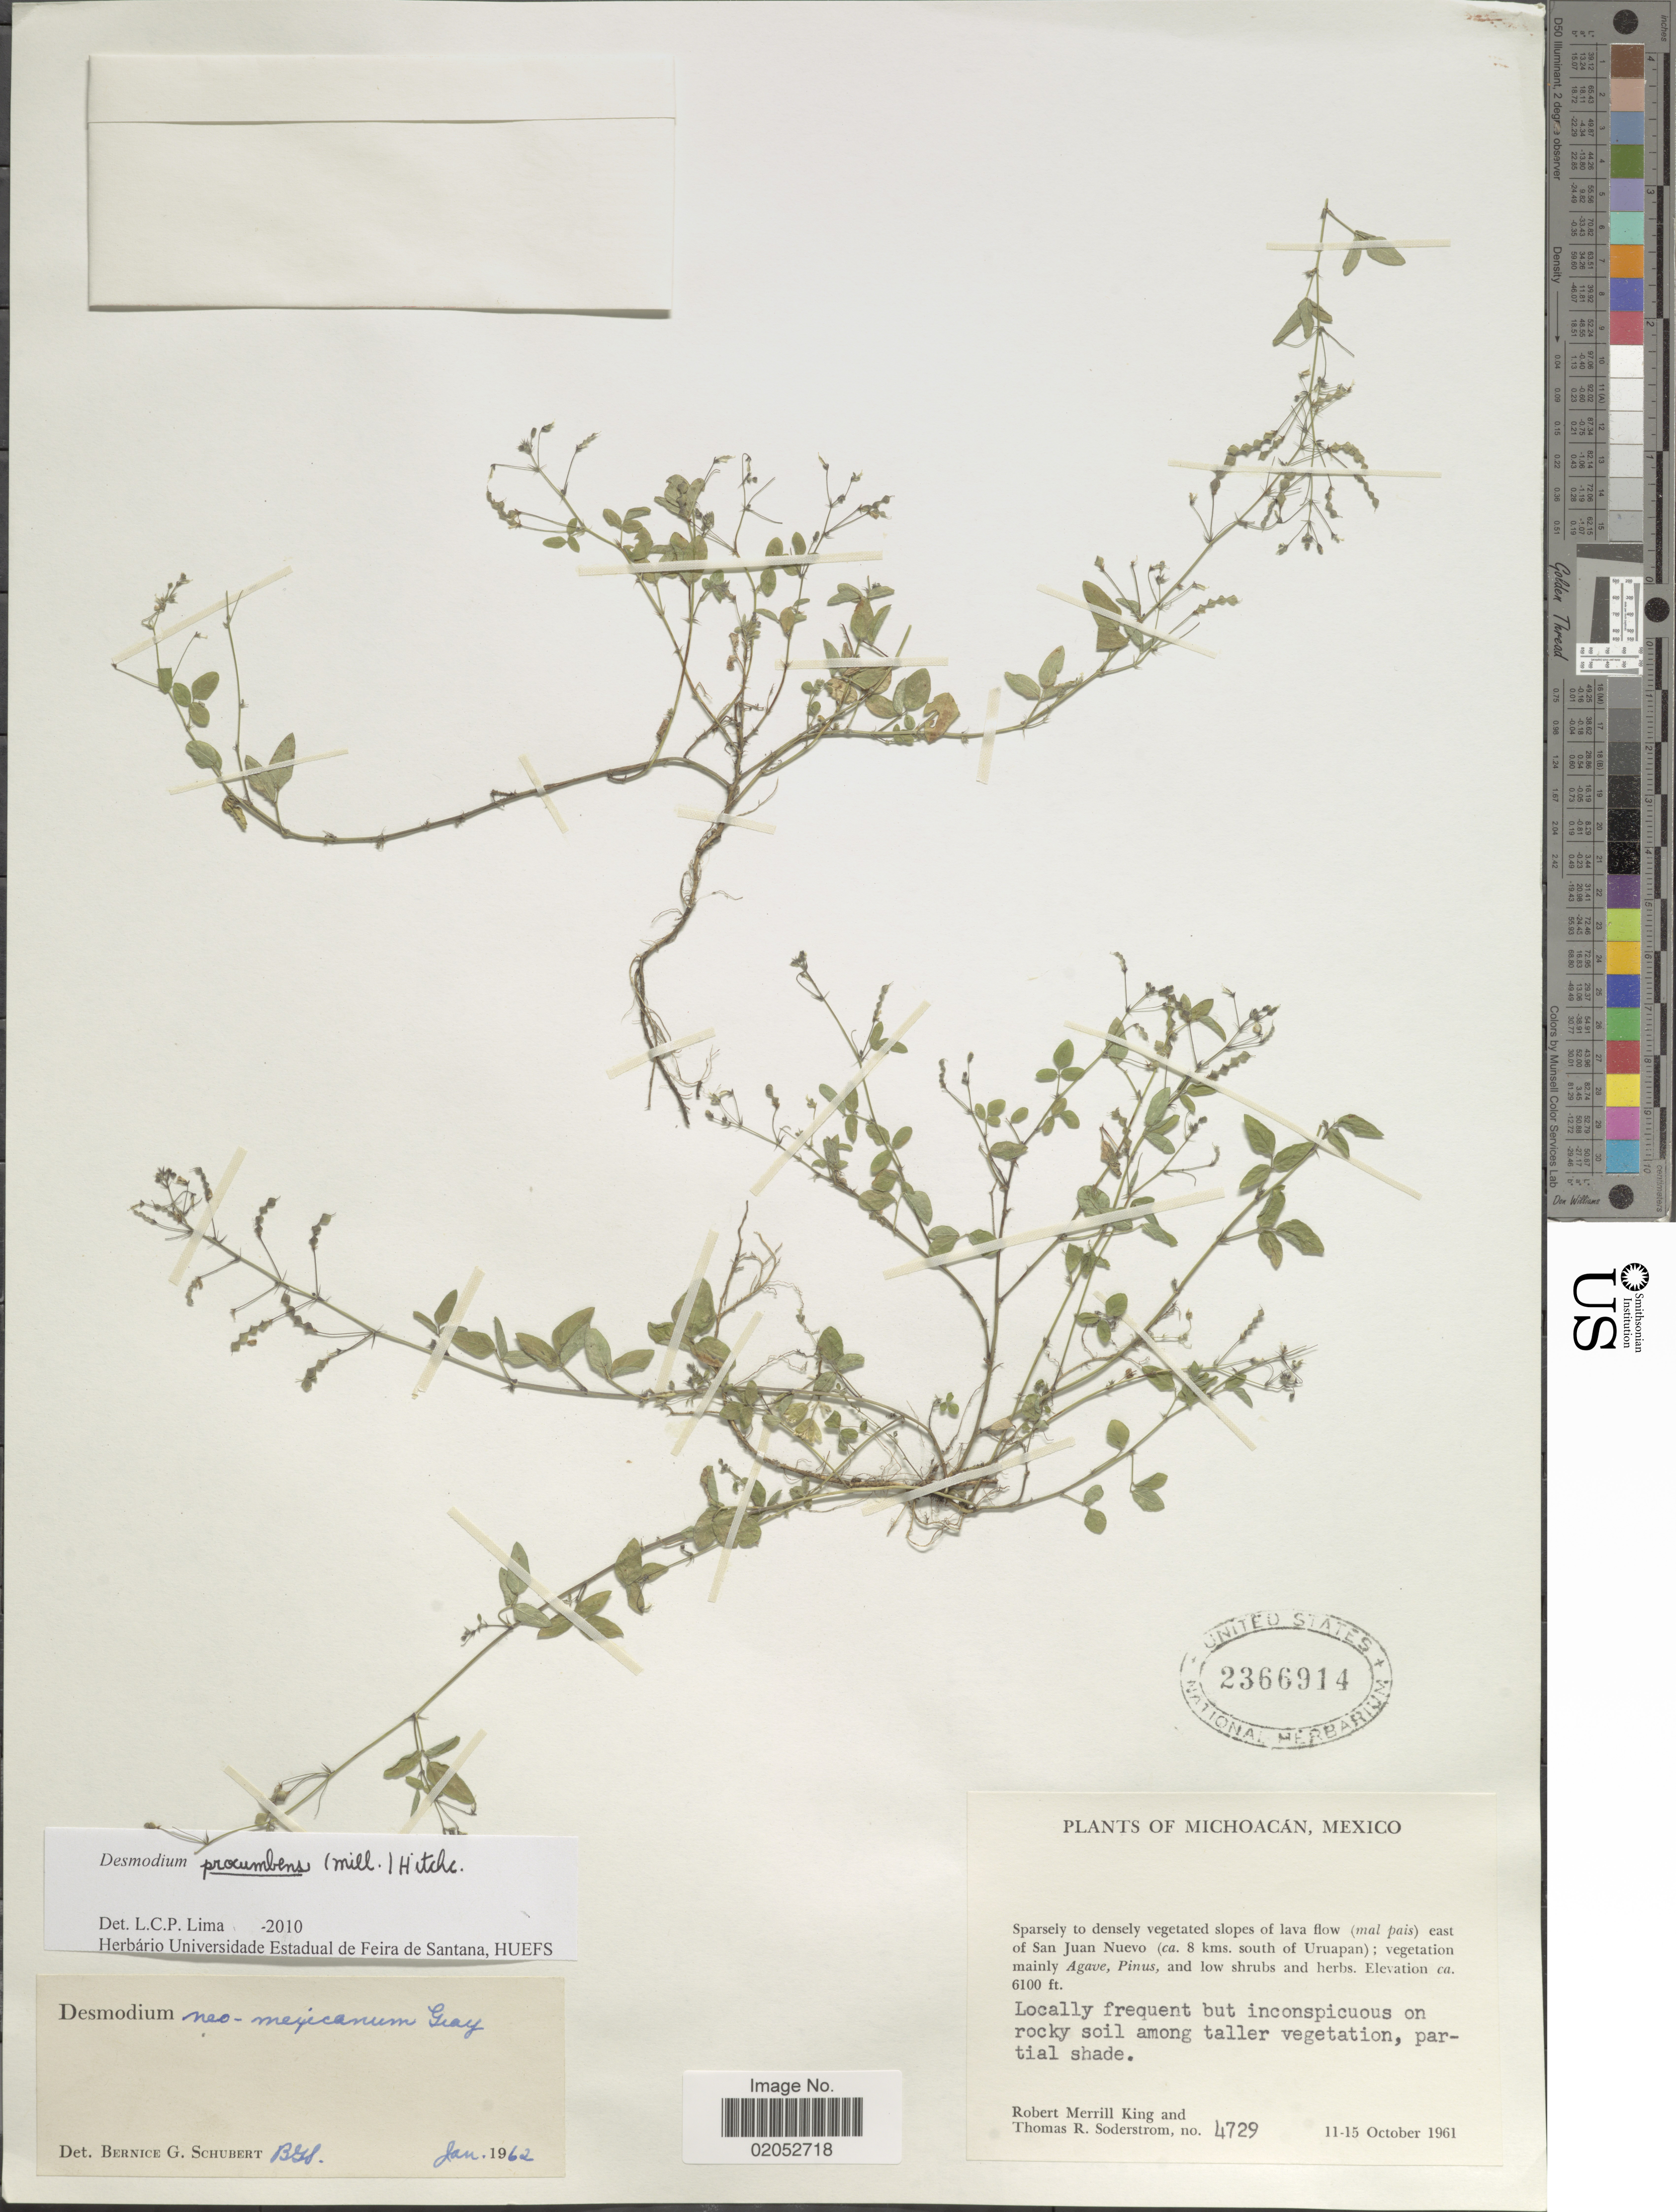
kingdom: Plantae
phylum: Tracheophyta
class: Magnoliopsida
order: Fabales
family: Fabaceae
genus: Desmodium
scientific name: Desmodium procumbens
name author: (Mill.) Hitchc.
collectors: R. M. King & T. R. Soderstrom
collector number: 4729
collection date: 1961-10-11/1961-10-15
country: Mexico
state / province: Michoacán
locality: East of San Juan Nuevo (8 kms. south of Uruapan)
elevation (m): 1859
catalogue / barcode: US 2366914